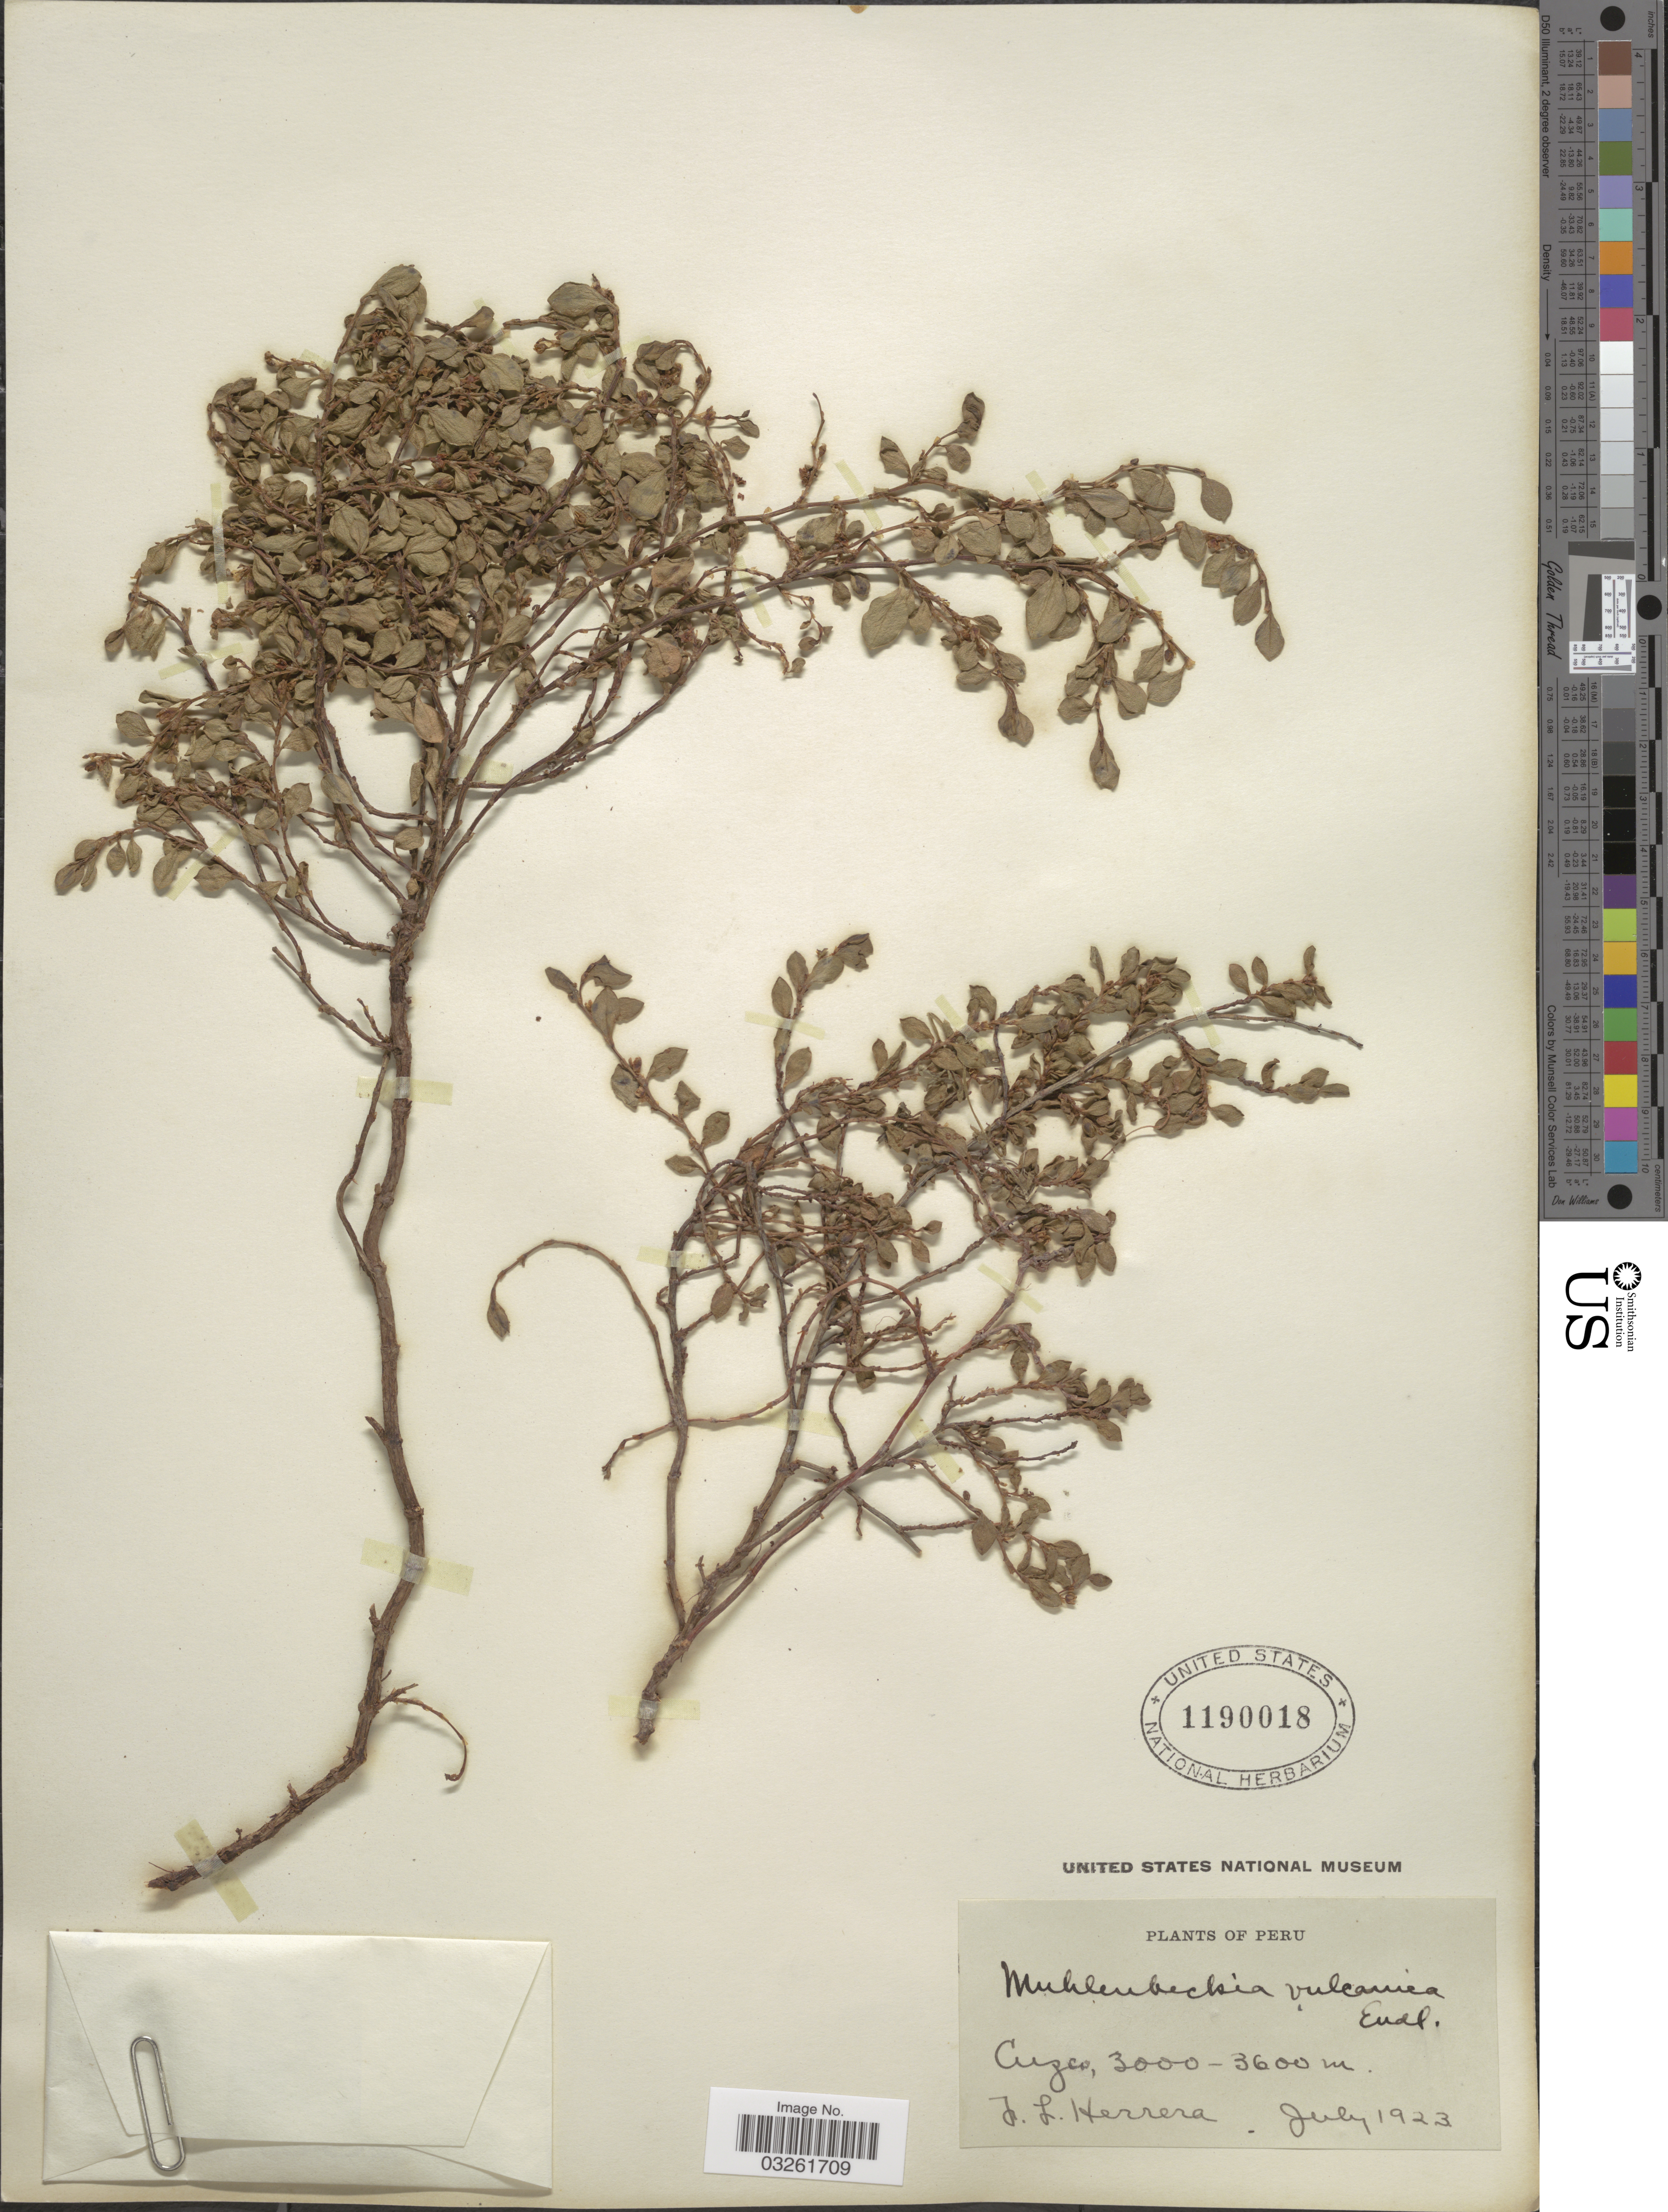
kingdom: Plantae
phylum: Tracheophyta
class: Magnoliopsida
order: Caryophyllales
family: Polygonaceae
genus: Muehlenbeckia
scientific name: Muehlenbeckia volcanica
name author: (Benth.) Endl.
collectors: F. L. Herrera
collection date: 1923-07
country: Peru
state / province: Cusco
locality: Cuzco.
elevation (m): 3000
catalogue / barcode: US 1190018